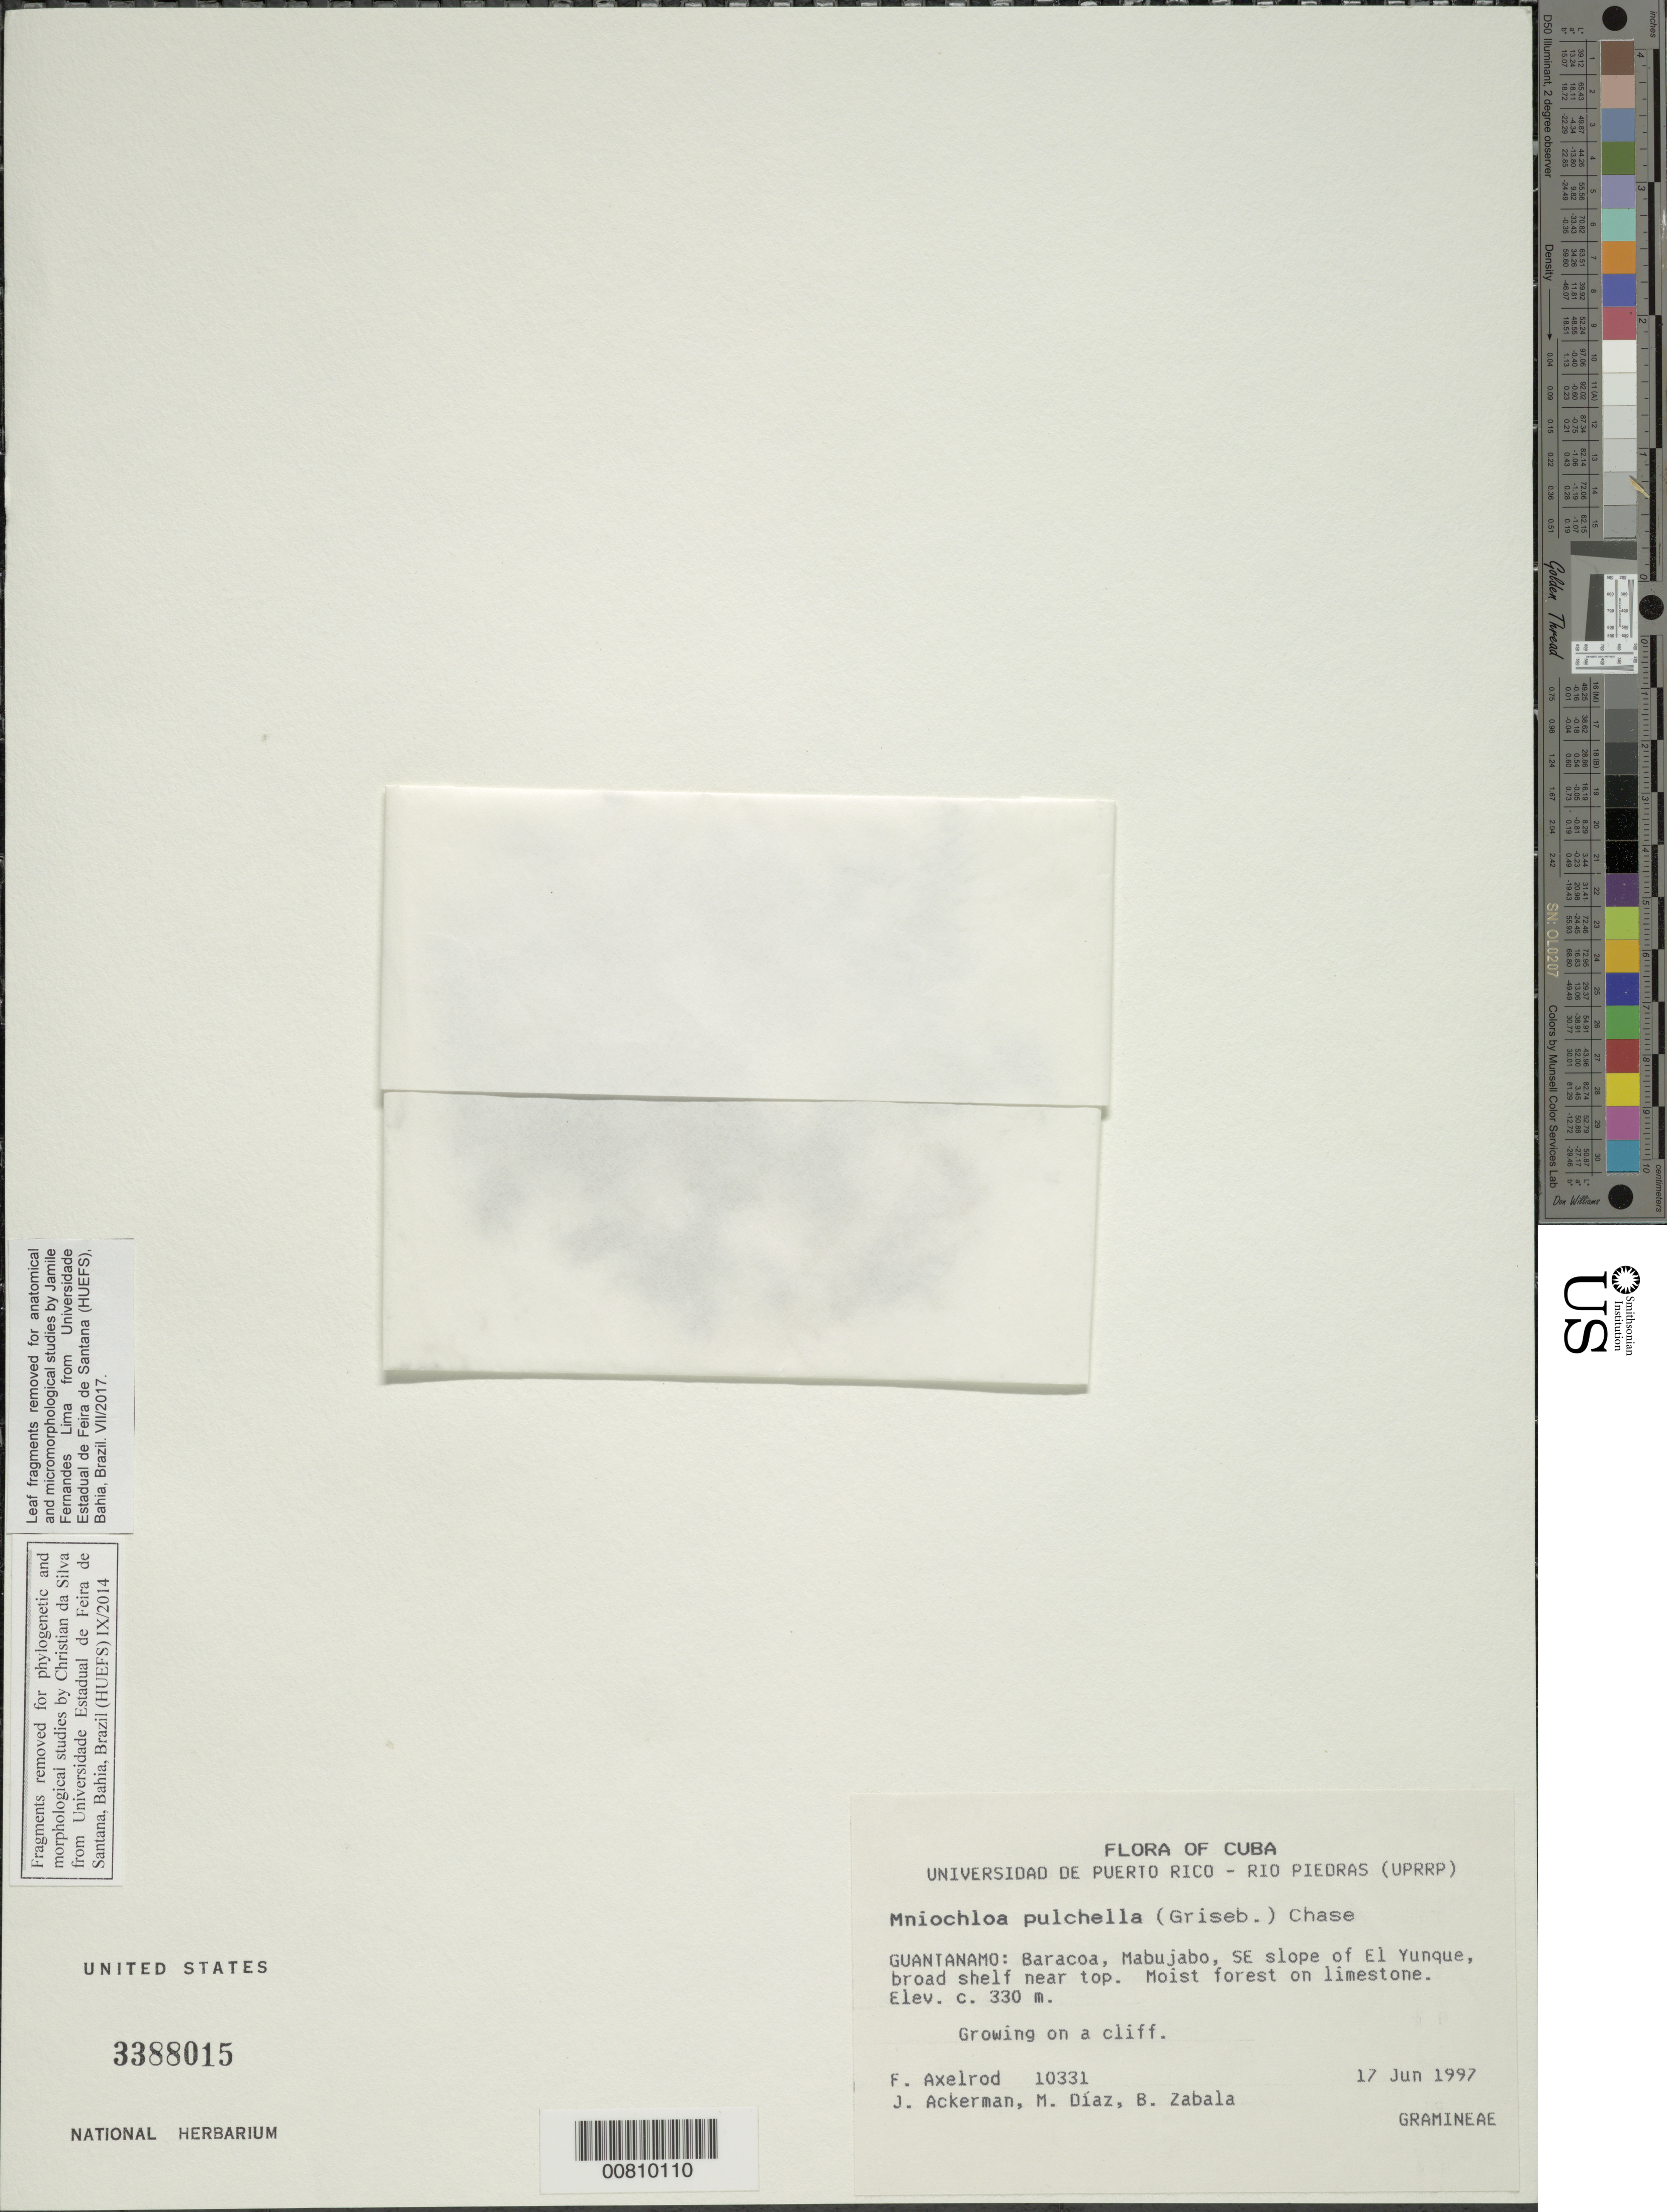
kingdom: Plantae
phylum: Tracheophyta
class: Liliopsida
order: Poales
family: Poaceae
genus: Mniochloa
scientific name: Mniochloa pulchella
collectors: F. S. Axelrod, J. D. Ackerman, M. Díaz & B. Zabala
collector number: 10331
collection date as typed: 17 Jun 1997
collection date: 1997-06-17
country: Cuba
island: Greater Antilles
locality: Guantanamo, Baracoa, Mabujabo, across Rio Ouabu and SE slope of El Yunque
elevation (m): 330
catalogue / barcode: US 3388015